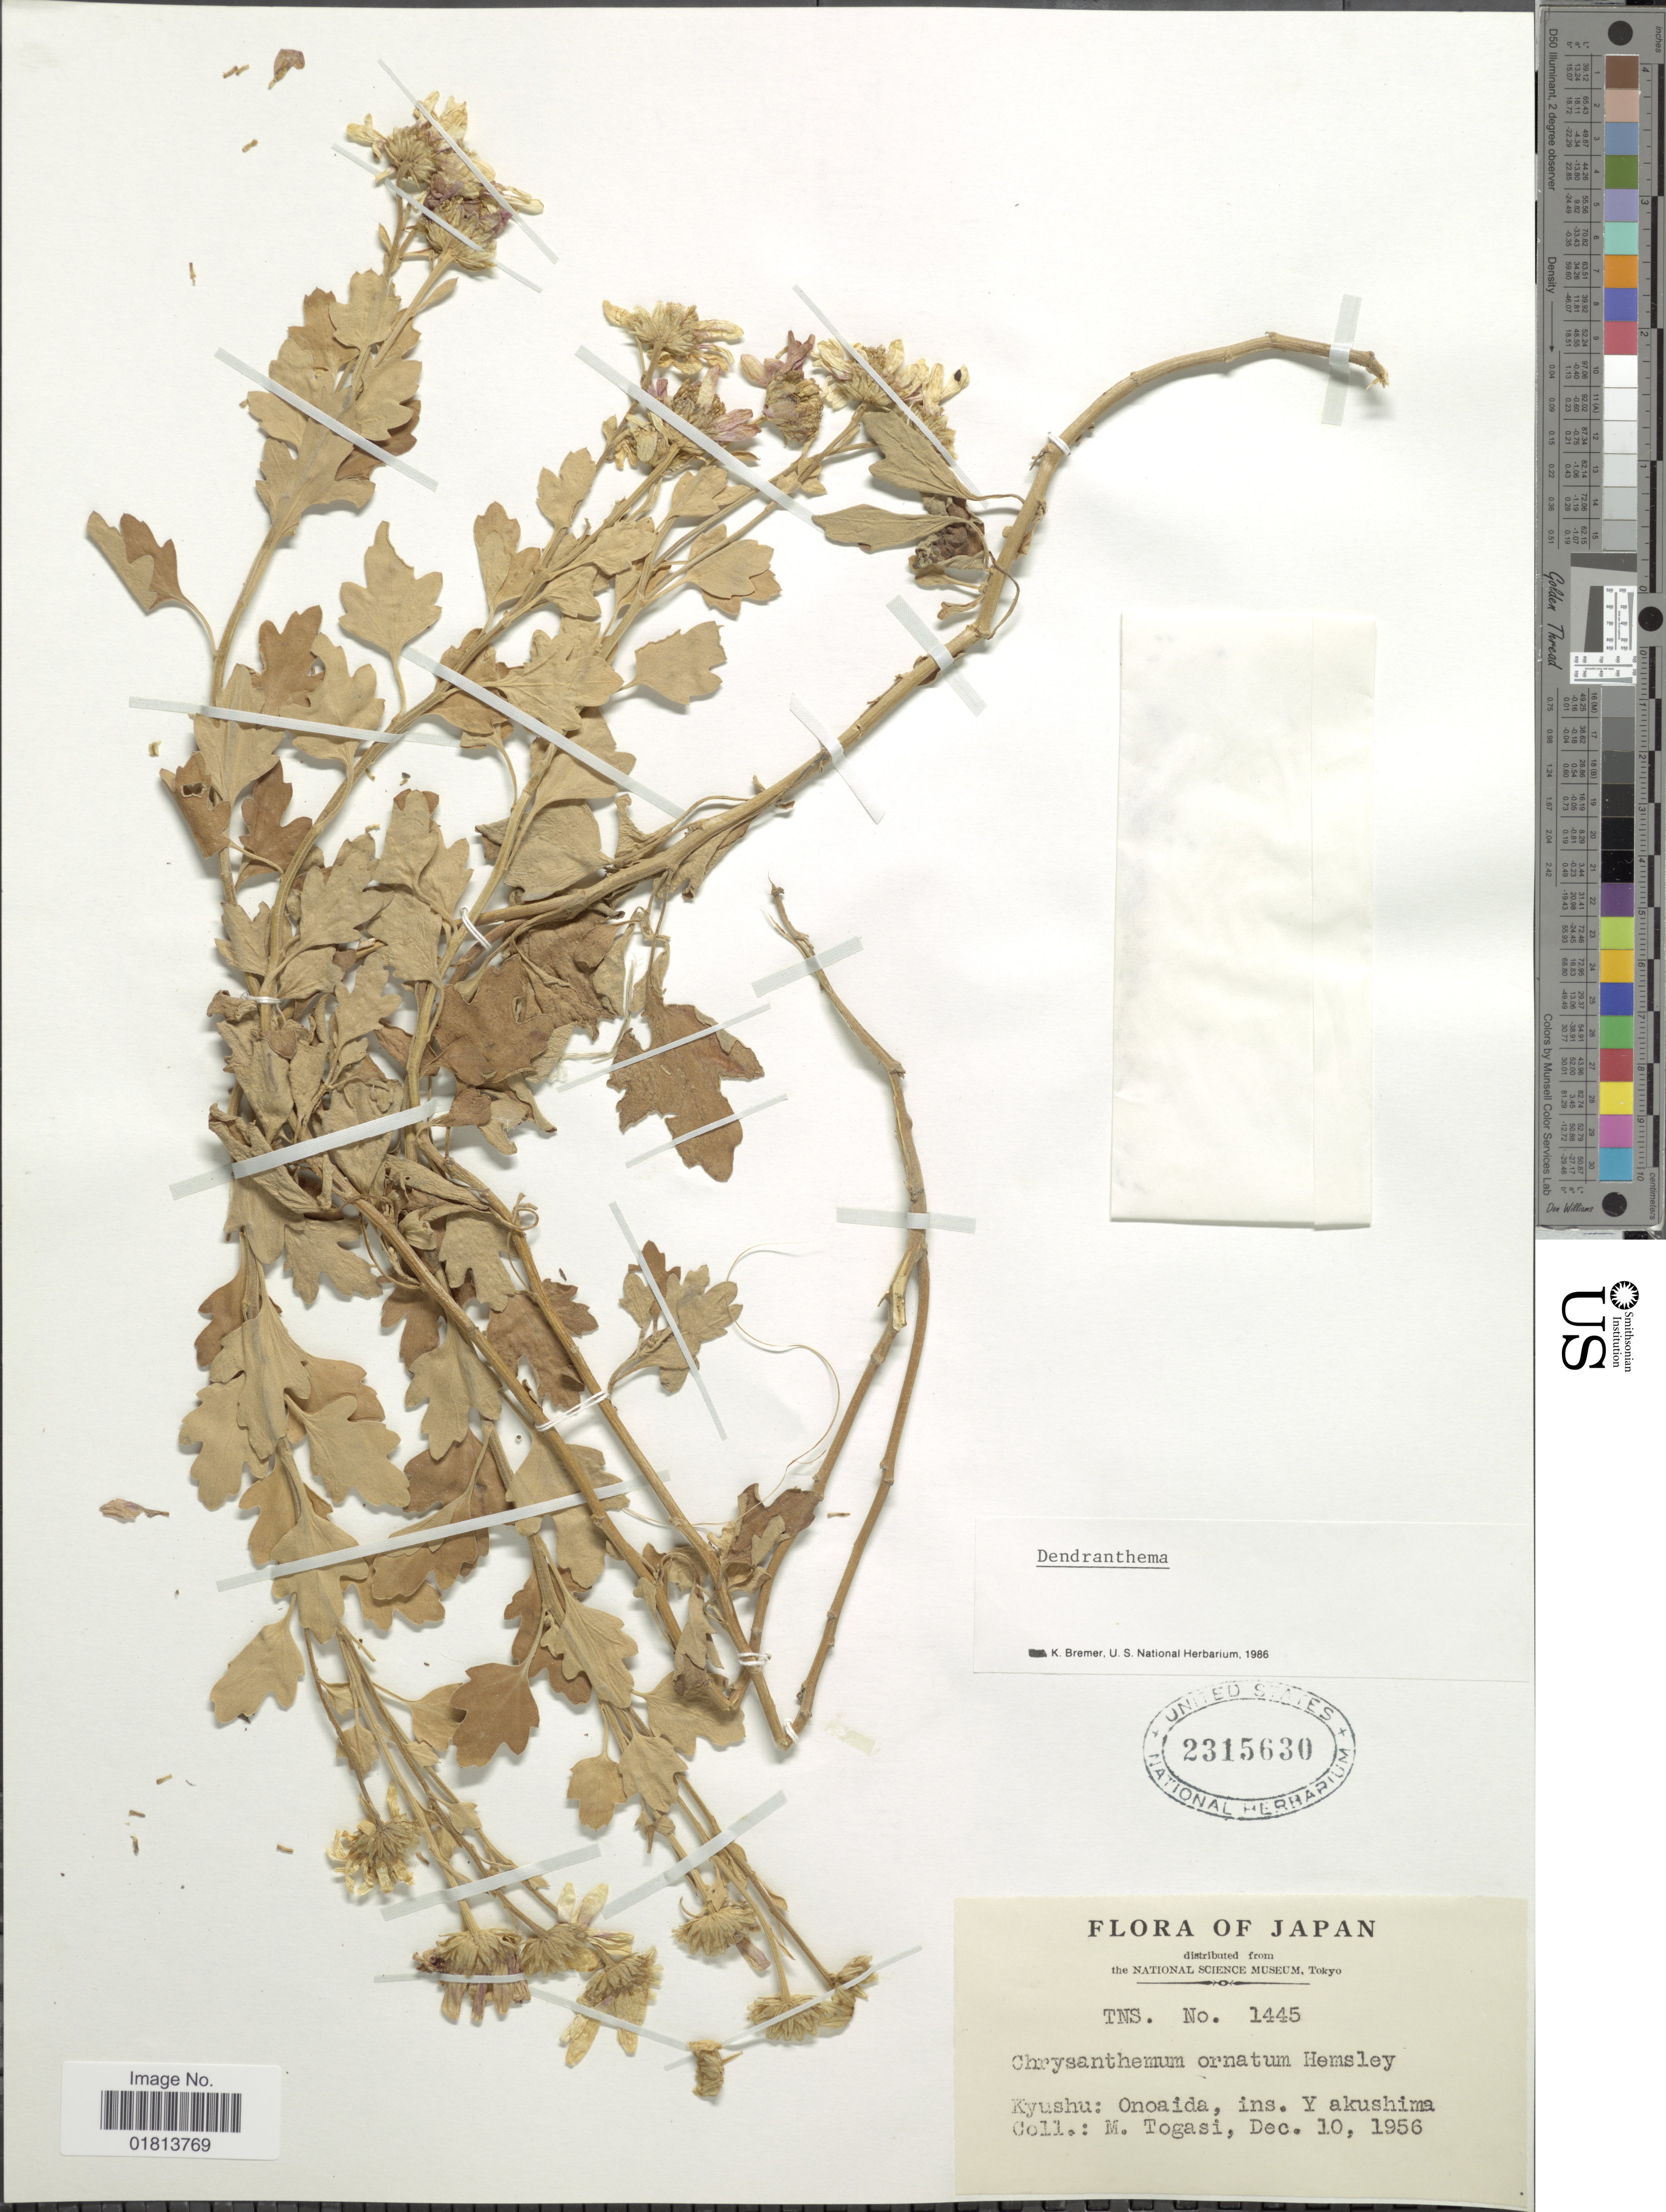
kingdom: Plantae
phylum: Tracheophyta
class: Magnoliopsida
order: Asterales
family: Asteraceae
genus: Dendranthema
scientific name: Dendranthema ornatum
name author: Hemsl.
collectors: M. Togasi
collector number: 1445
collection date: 1956-12-10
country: Japan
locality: Kyushu: Onoaida, ins. Yakushima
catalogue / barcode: US 2315630